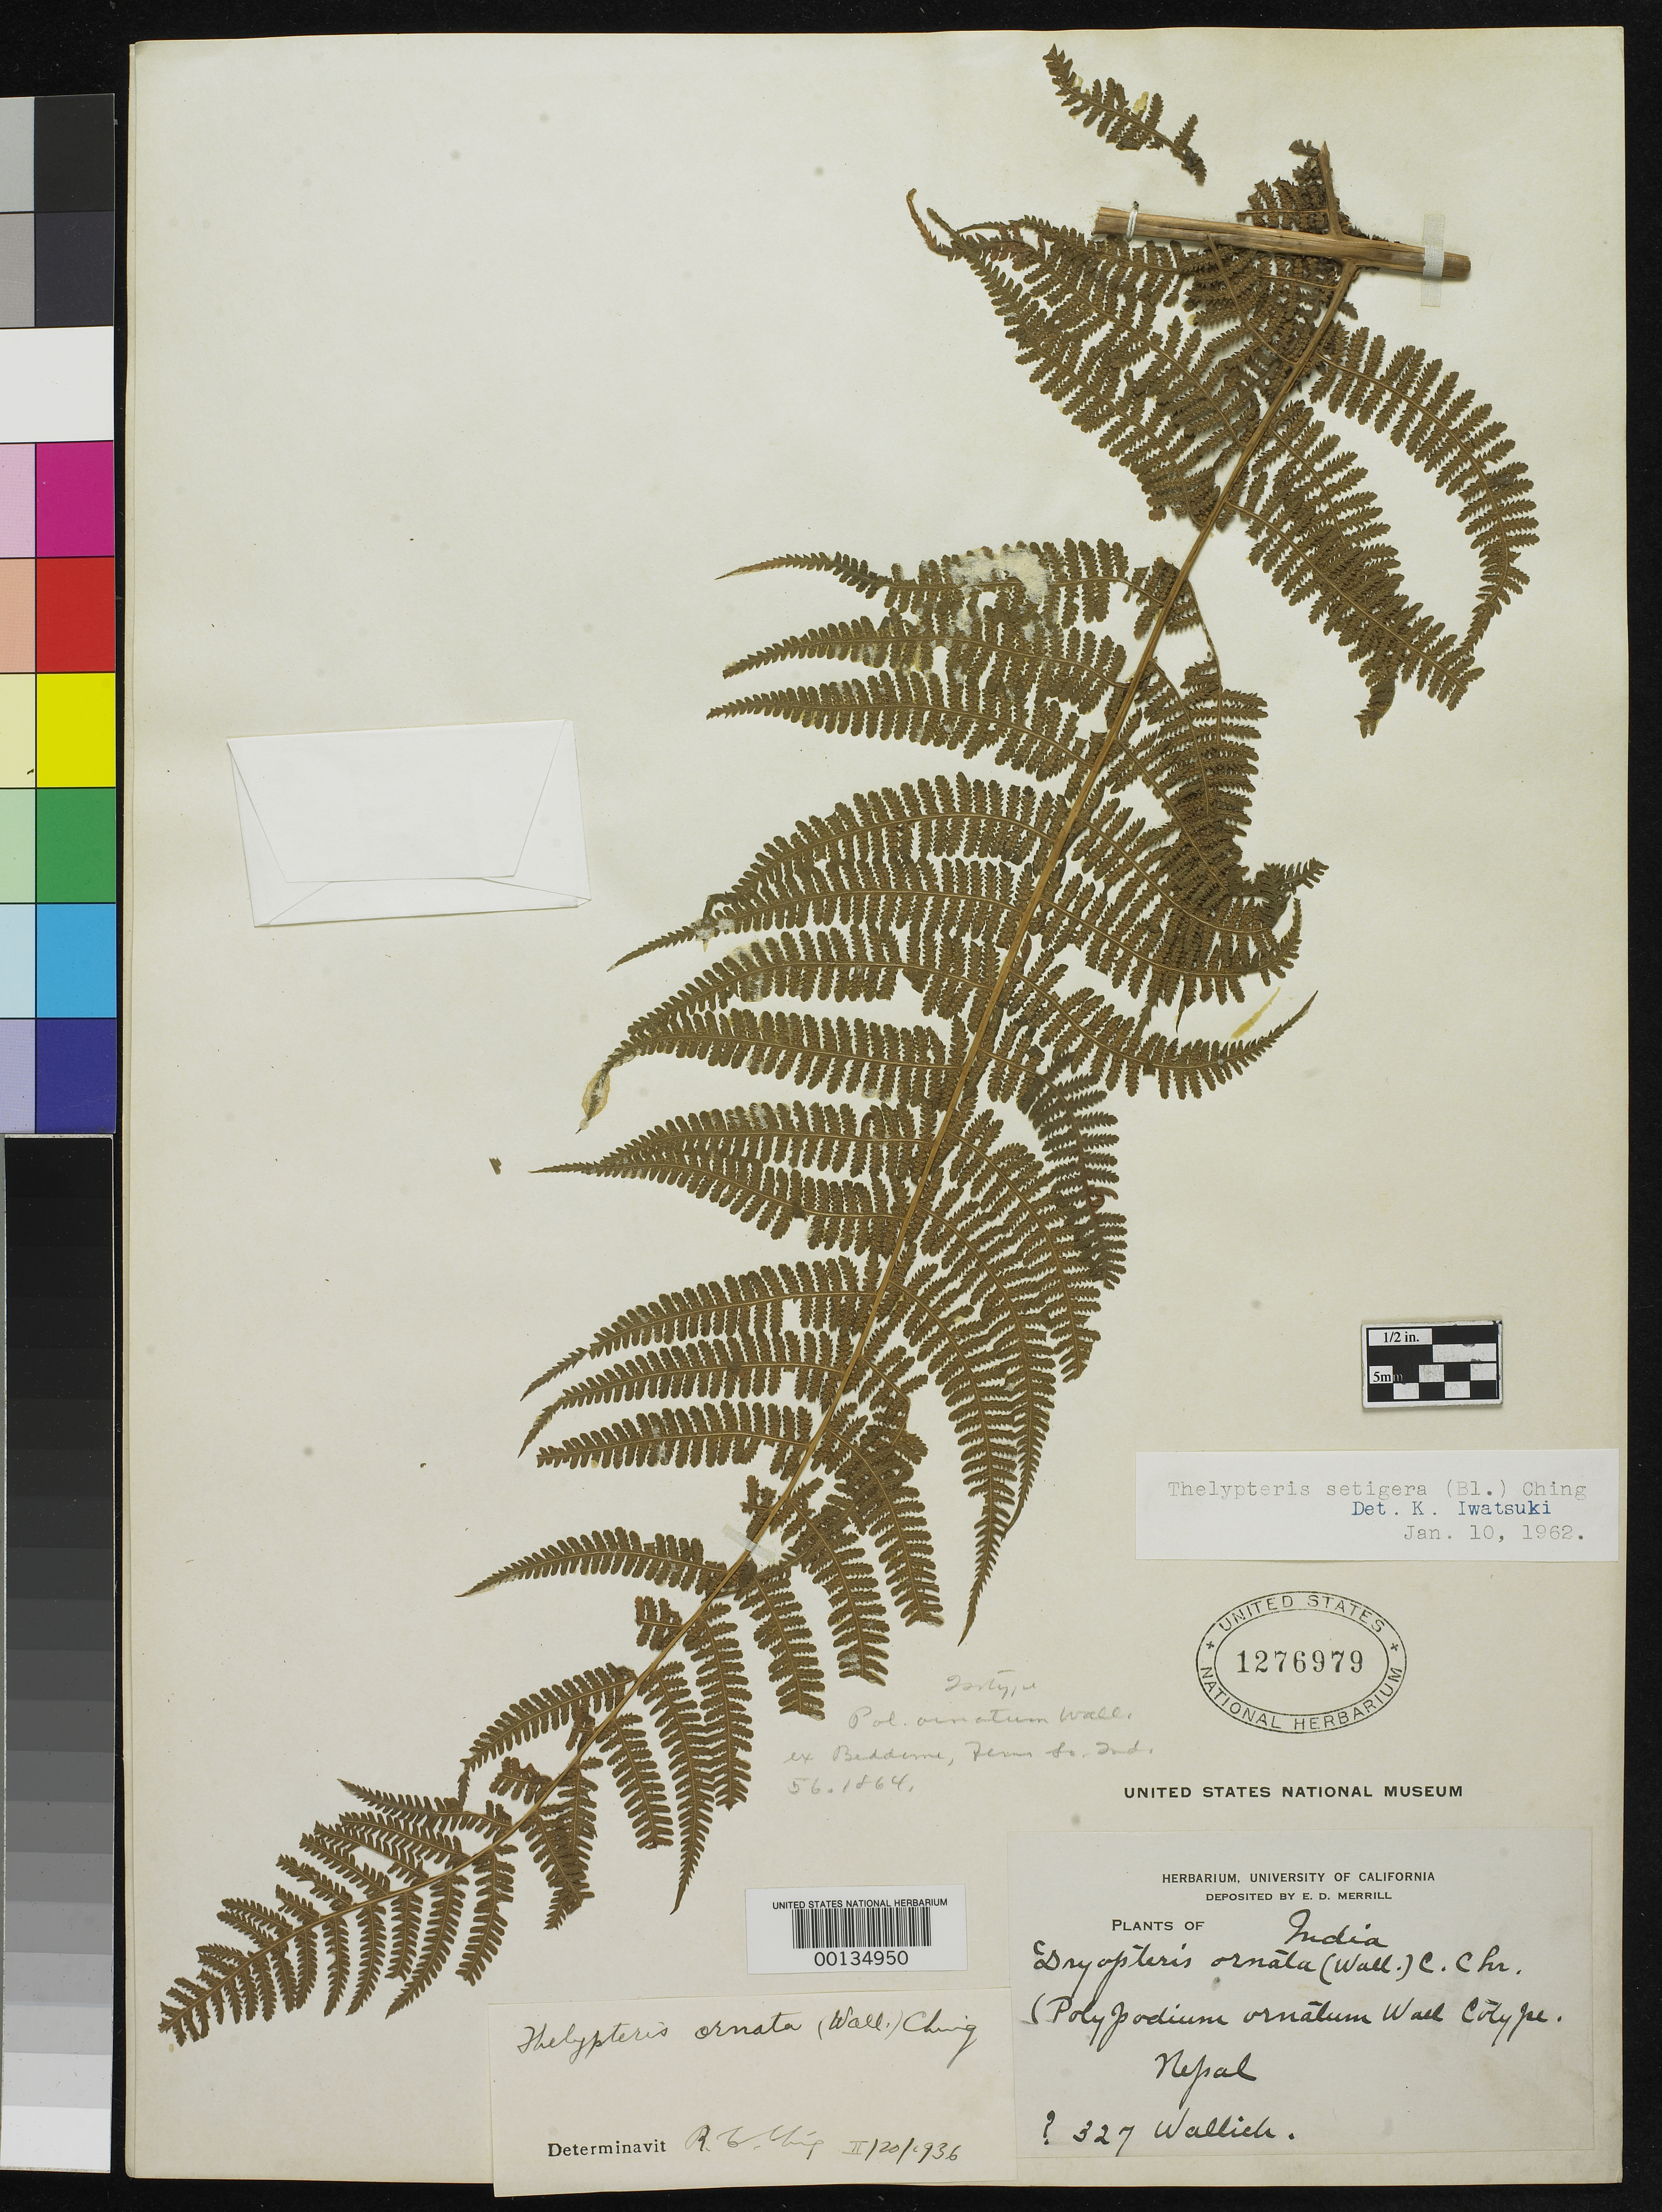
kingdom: Plantae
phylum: Tracheophyta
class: Polypodiopsida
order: Polypodiales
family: Polypodiaceae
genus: Polypodium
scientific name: Polypodium ornatum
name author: Wall. ex Bedd.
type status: Type Collection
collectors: N. Wallich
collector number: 327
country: Nepal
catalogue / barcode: US 1276979